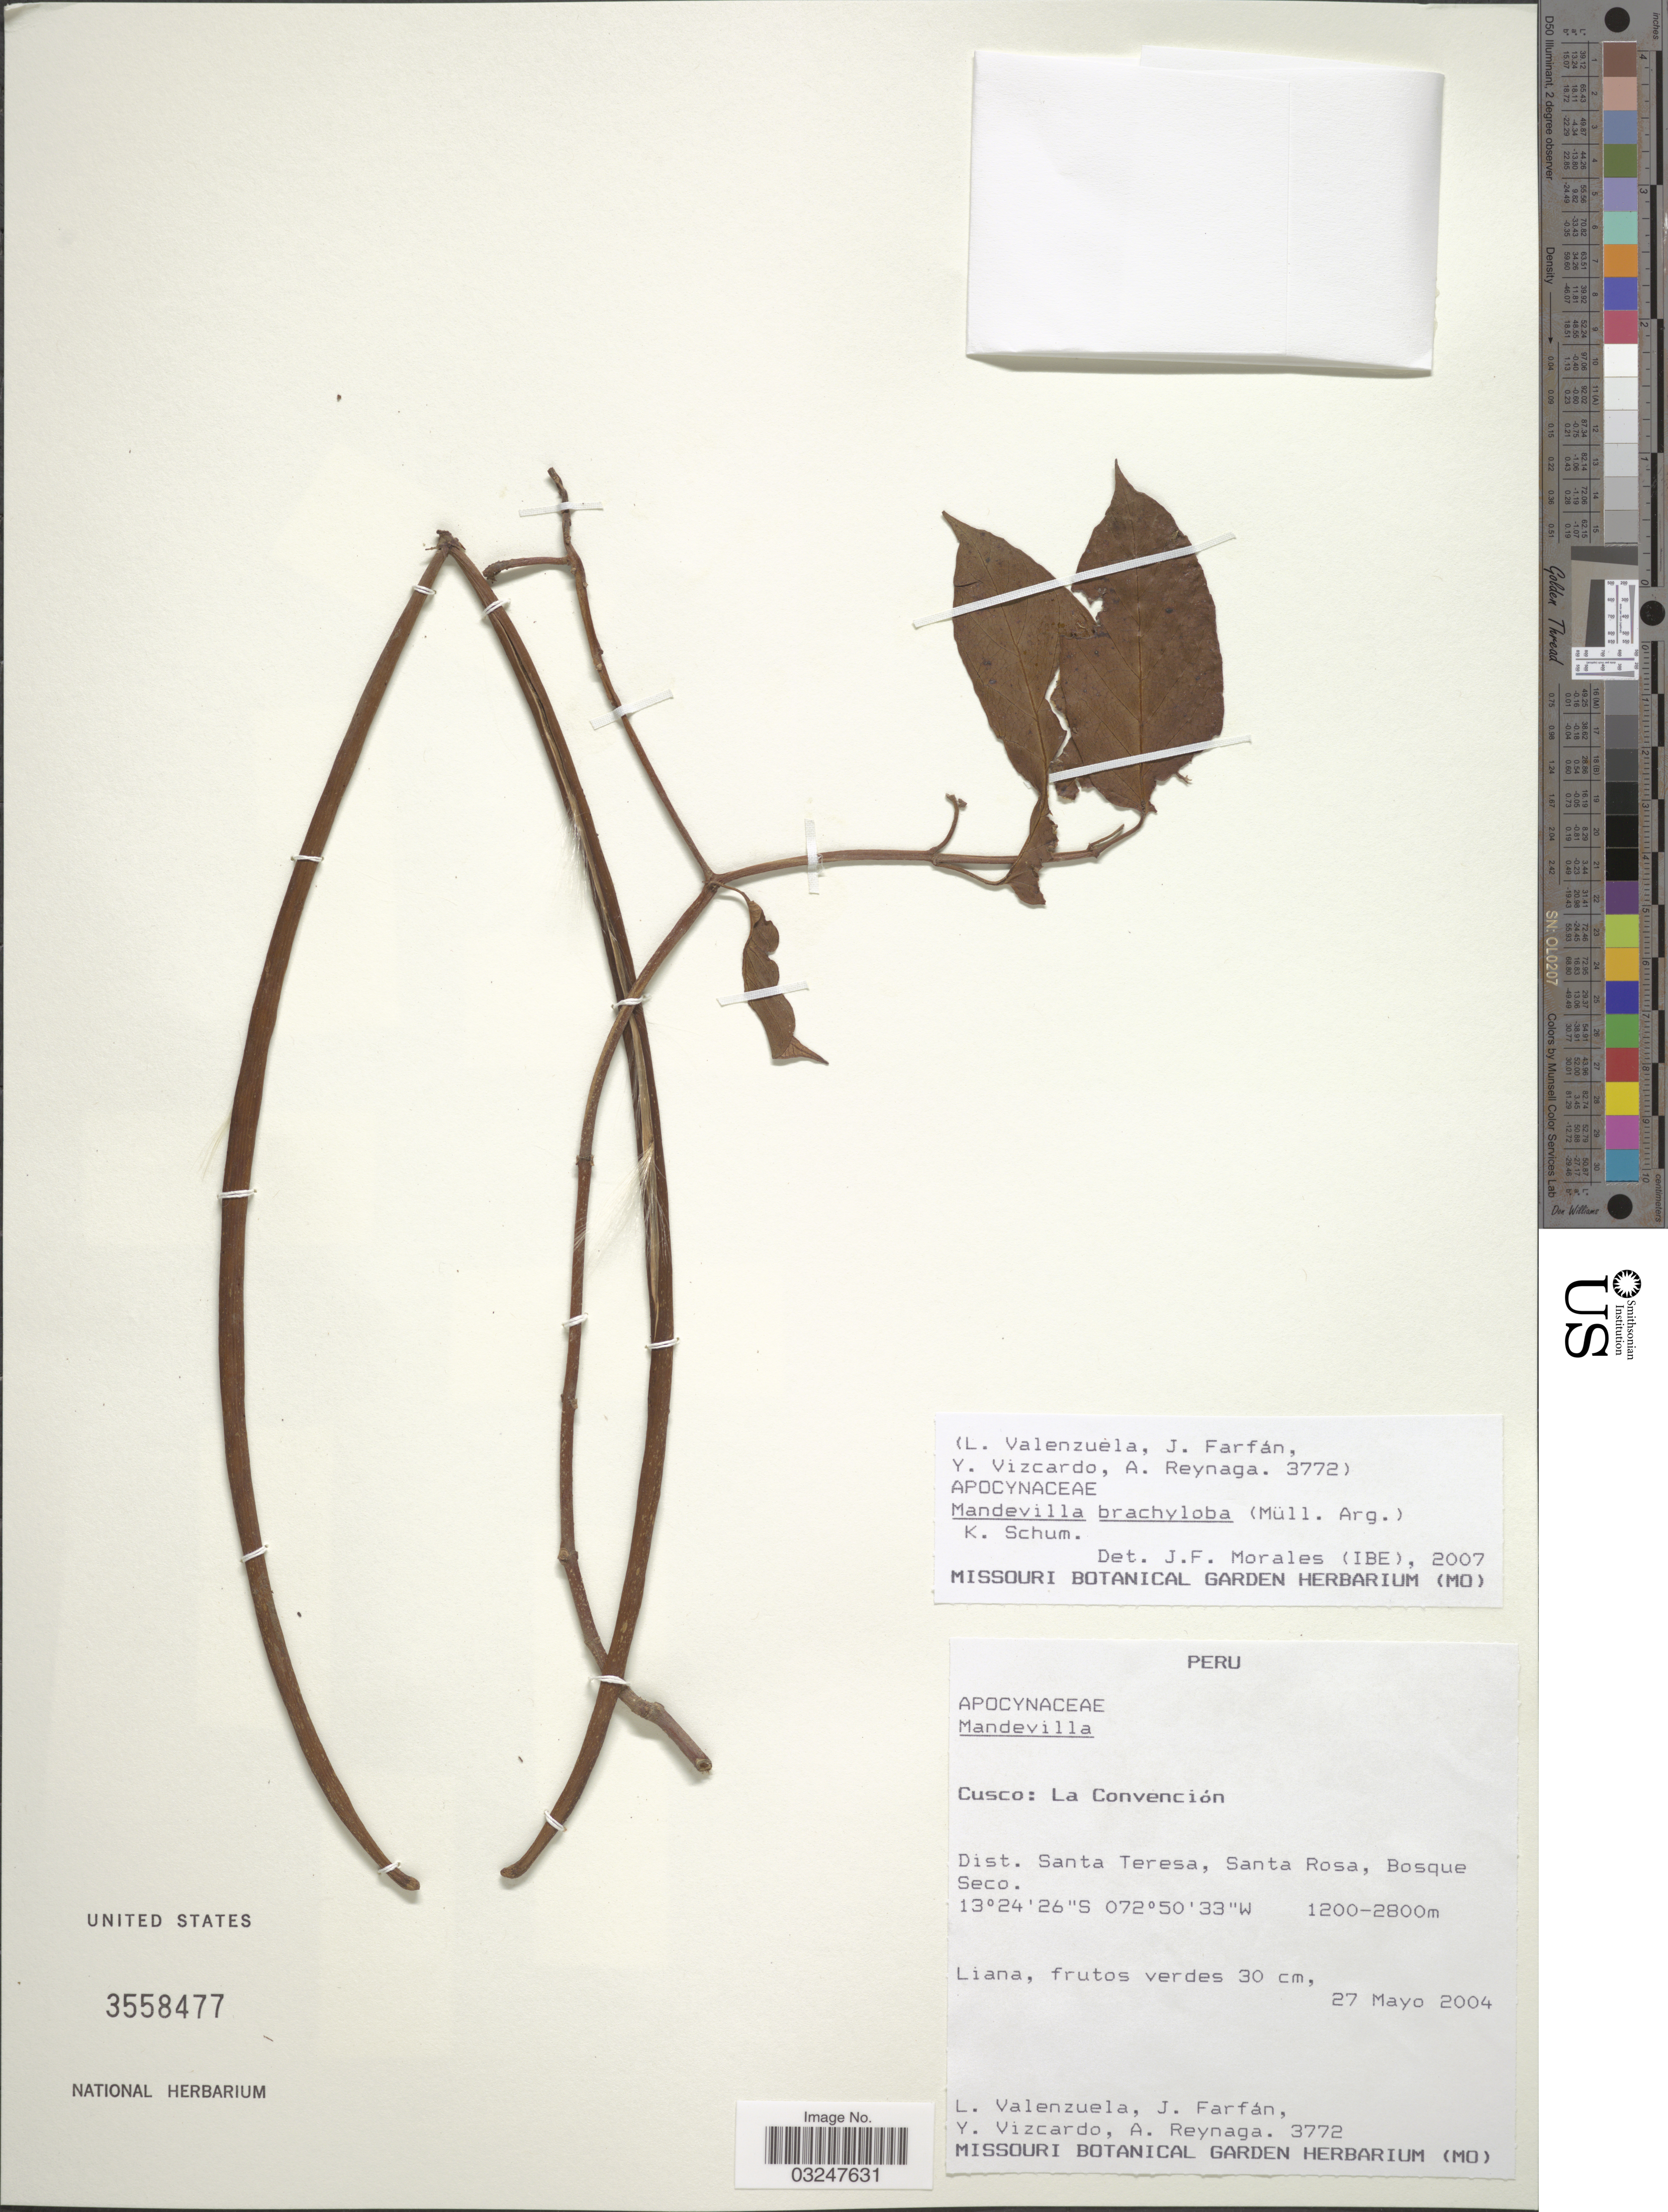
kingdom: Plantae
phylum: Tracheophyta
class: Magnoliopsida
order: Gentianales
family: Apocynaceae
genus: Mandevilla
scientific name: Mandevilla brachyloba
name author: K. Schum.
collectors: L. Valenzuela, J. Farfán, Y. Vizcardo & A. Reynaga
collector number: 3772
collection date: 2004-05-27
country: Peru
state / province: Cusco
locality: Cusco: La Convención, Dist. Santa Teresa, Santa Rosa, Bosque Seco.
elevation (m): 1200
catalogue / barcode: US 3558477